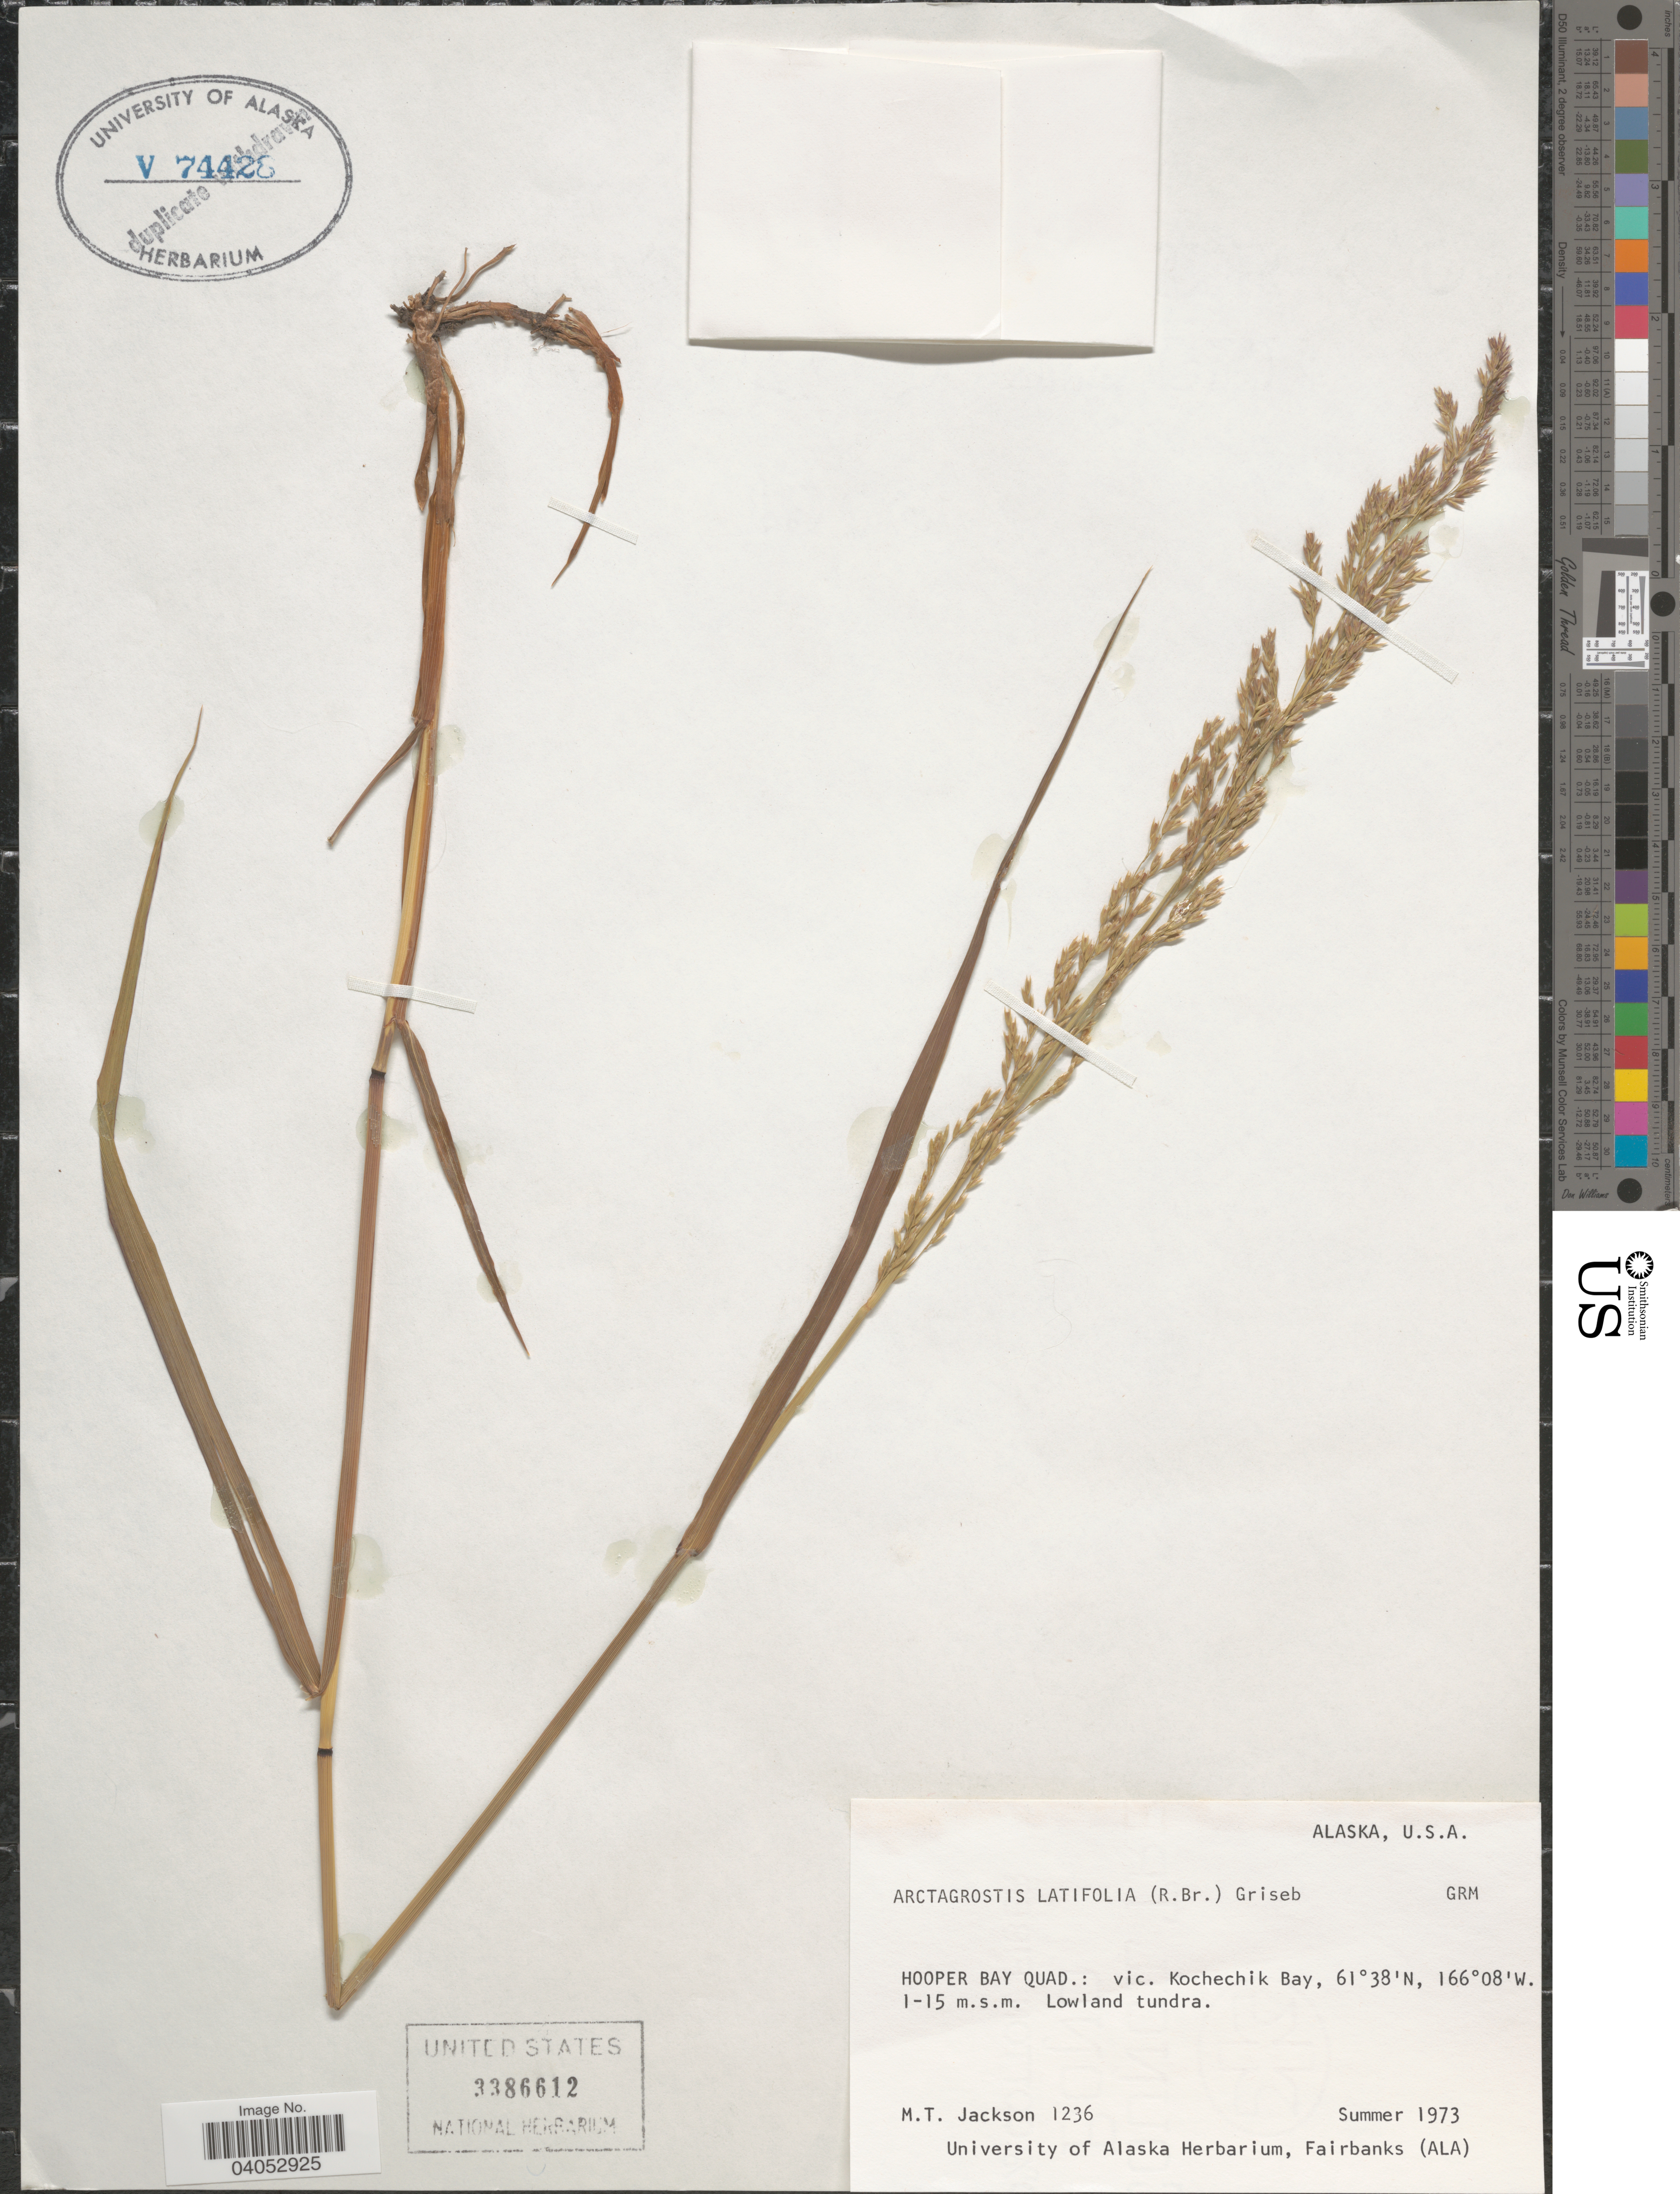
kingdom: Plantae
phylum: Tracheophyta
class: Liliopsida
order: Poales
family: Poaceae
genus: Arctagrostis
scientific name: Arctagrostis latifolia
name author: (R. Br.) Griseb.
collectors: M. Jackson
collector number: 1236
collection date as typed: Summer 1973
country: United States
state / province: Alaska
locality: Hooper Bay Quad.: vic. Kochechik Bay.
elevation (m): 1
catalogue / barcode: US 3386612